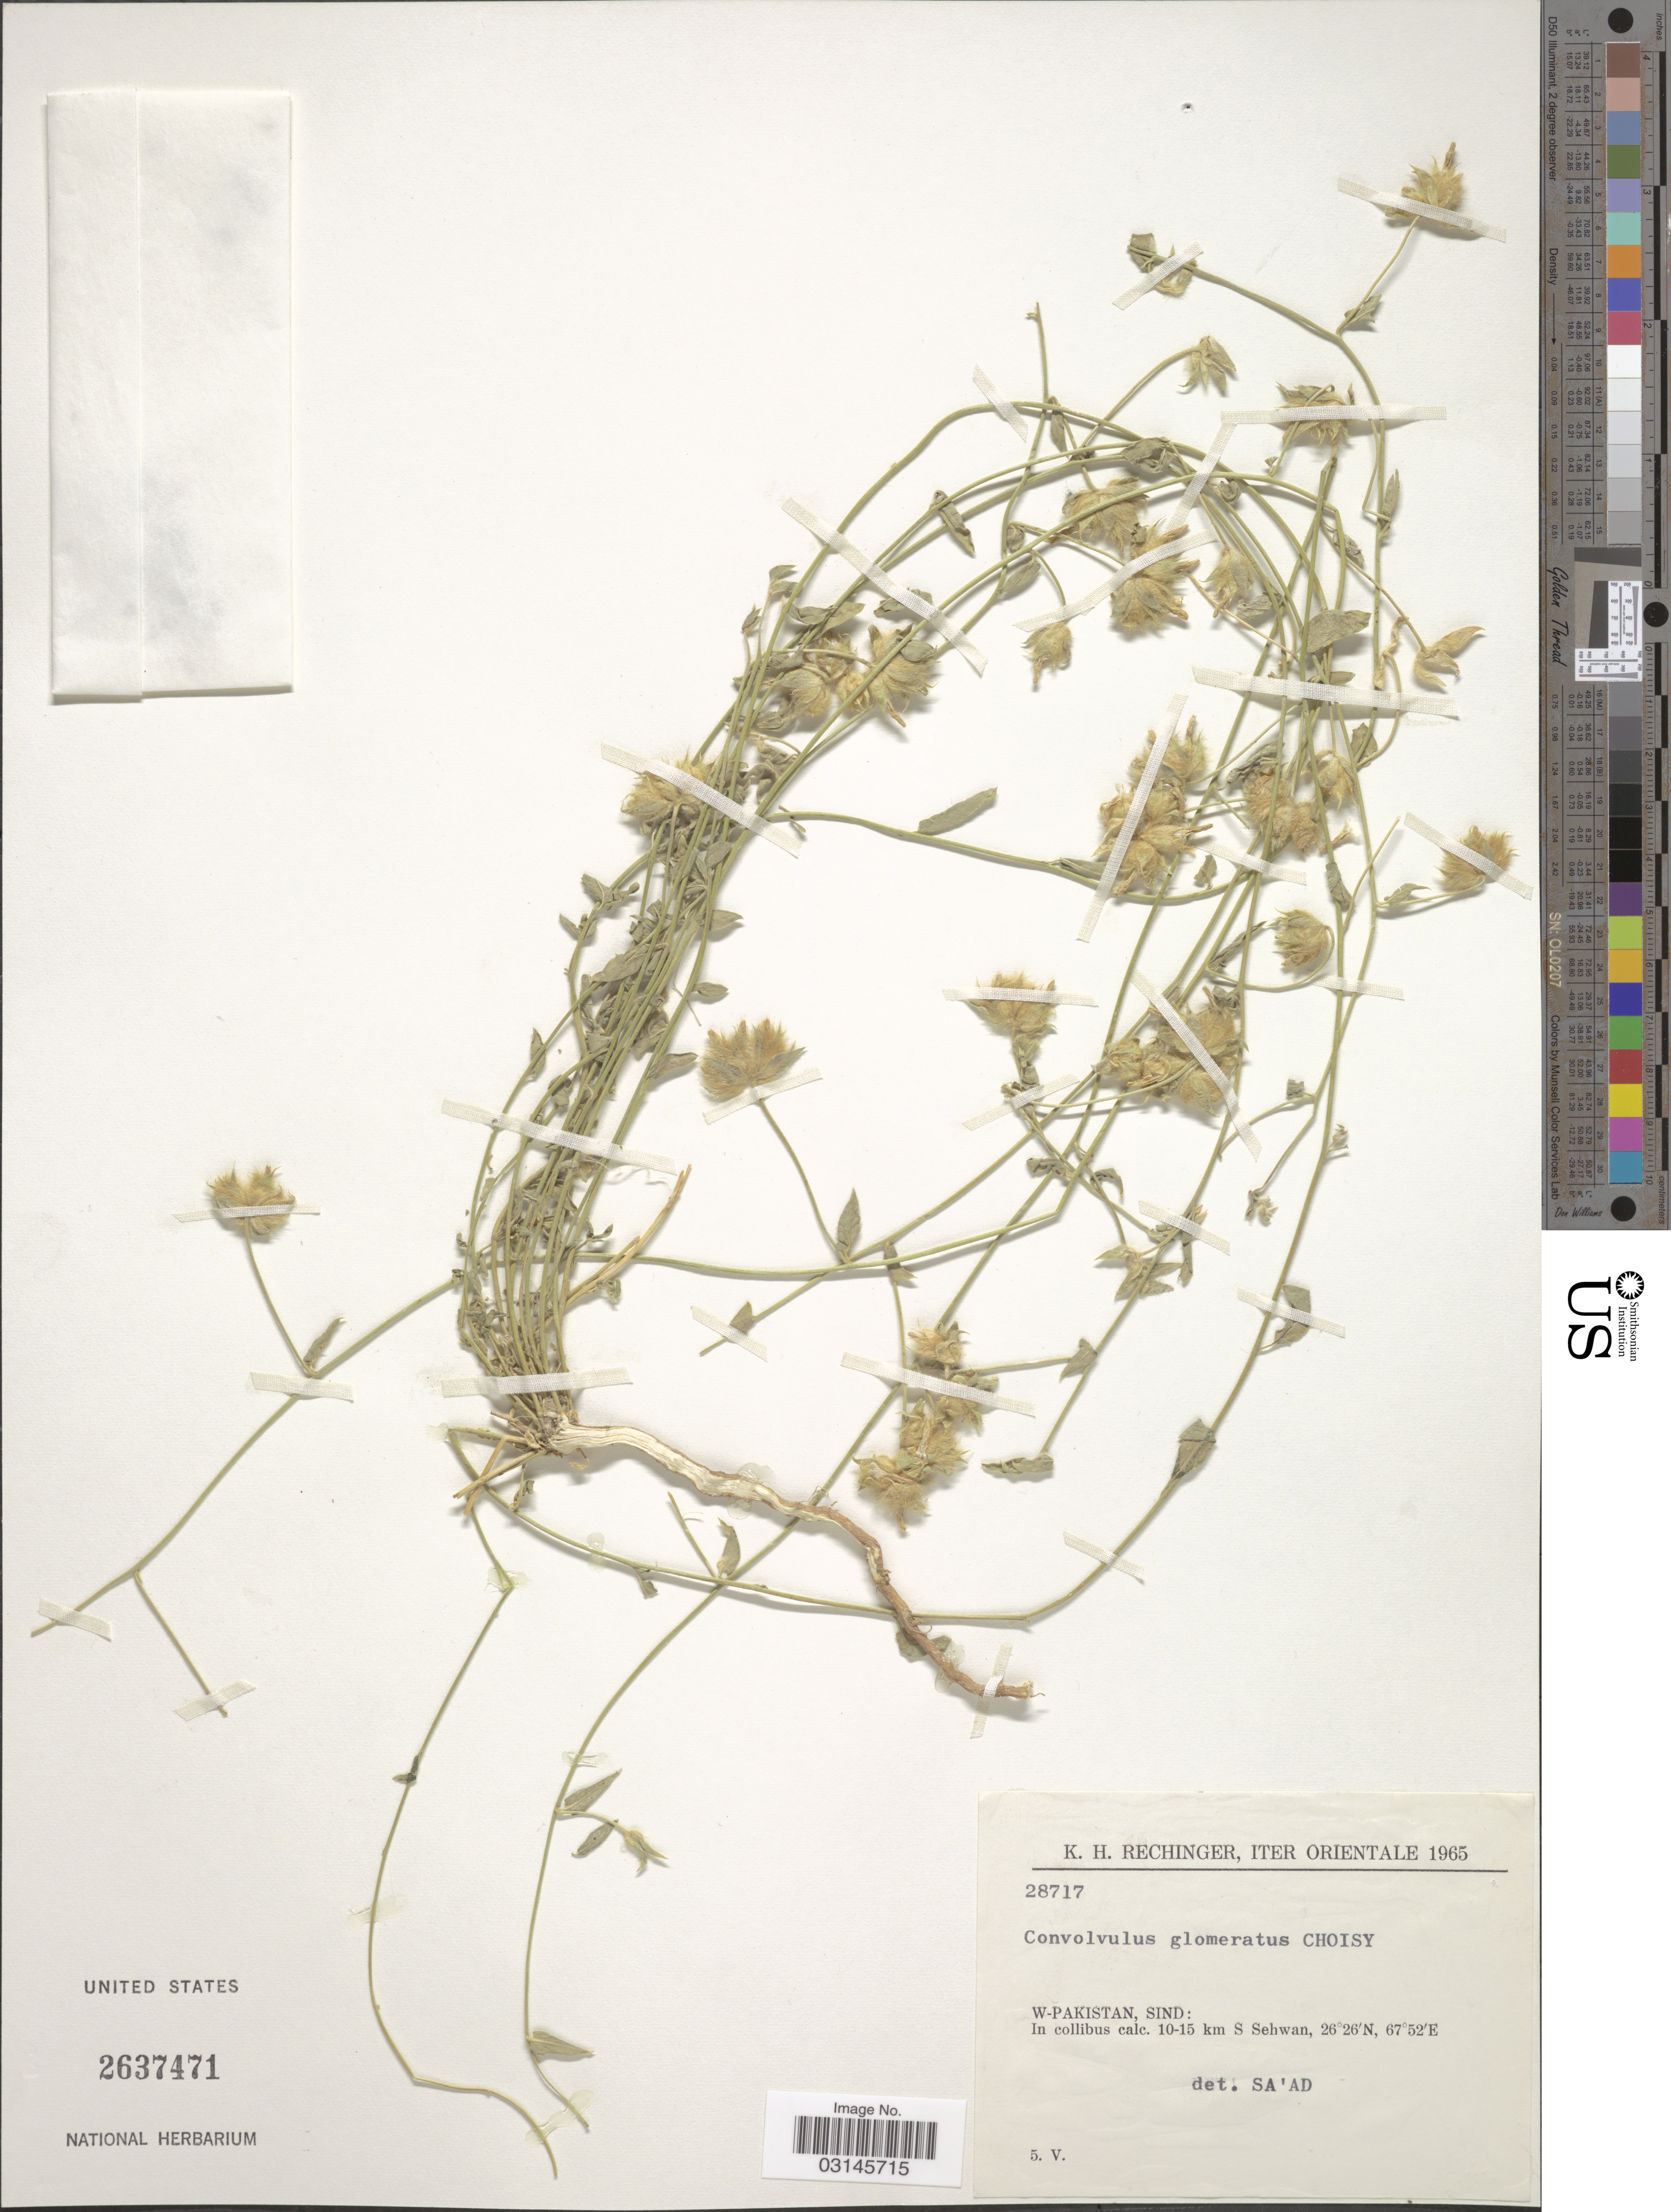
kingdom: Plantae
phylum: Tracheophyta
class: Magnoliopsida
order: Solanales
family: Convolvulaceae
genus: Convolvulus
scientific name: Convolvulus glomeratus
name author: Choisy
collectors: K. H. Rechinger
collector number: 28717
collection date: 1965-05-05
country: Pakistan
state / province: Sindh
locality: Iter Orientale. W-Pakistan, Sind: In collibus calc. 10-15 km S Sehwan.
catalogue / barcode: US 2637471